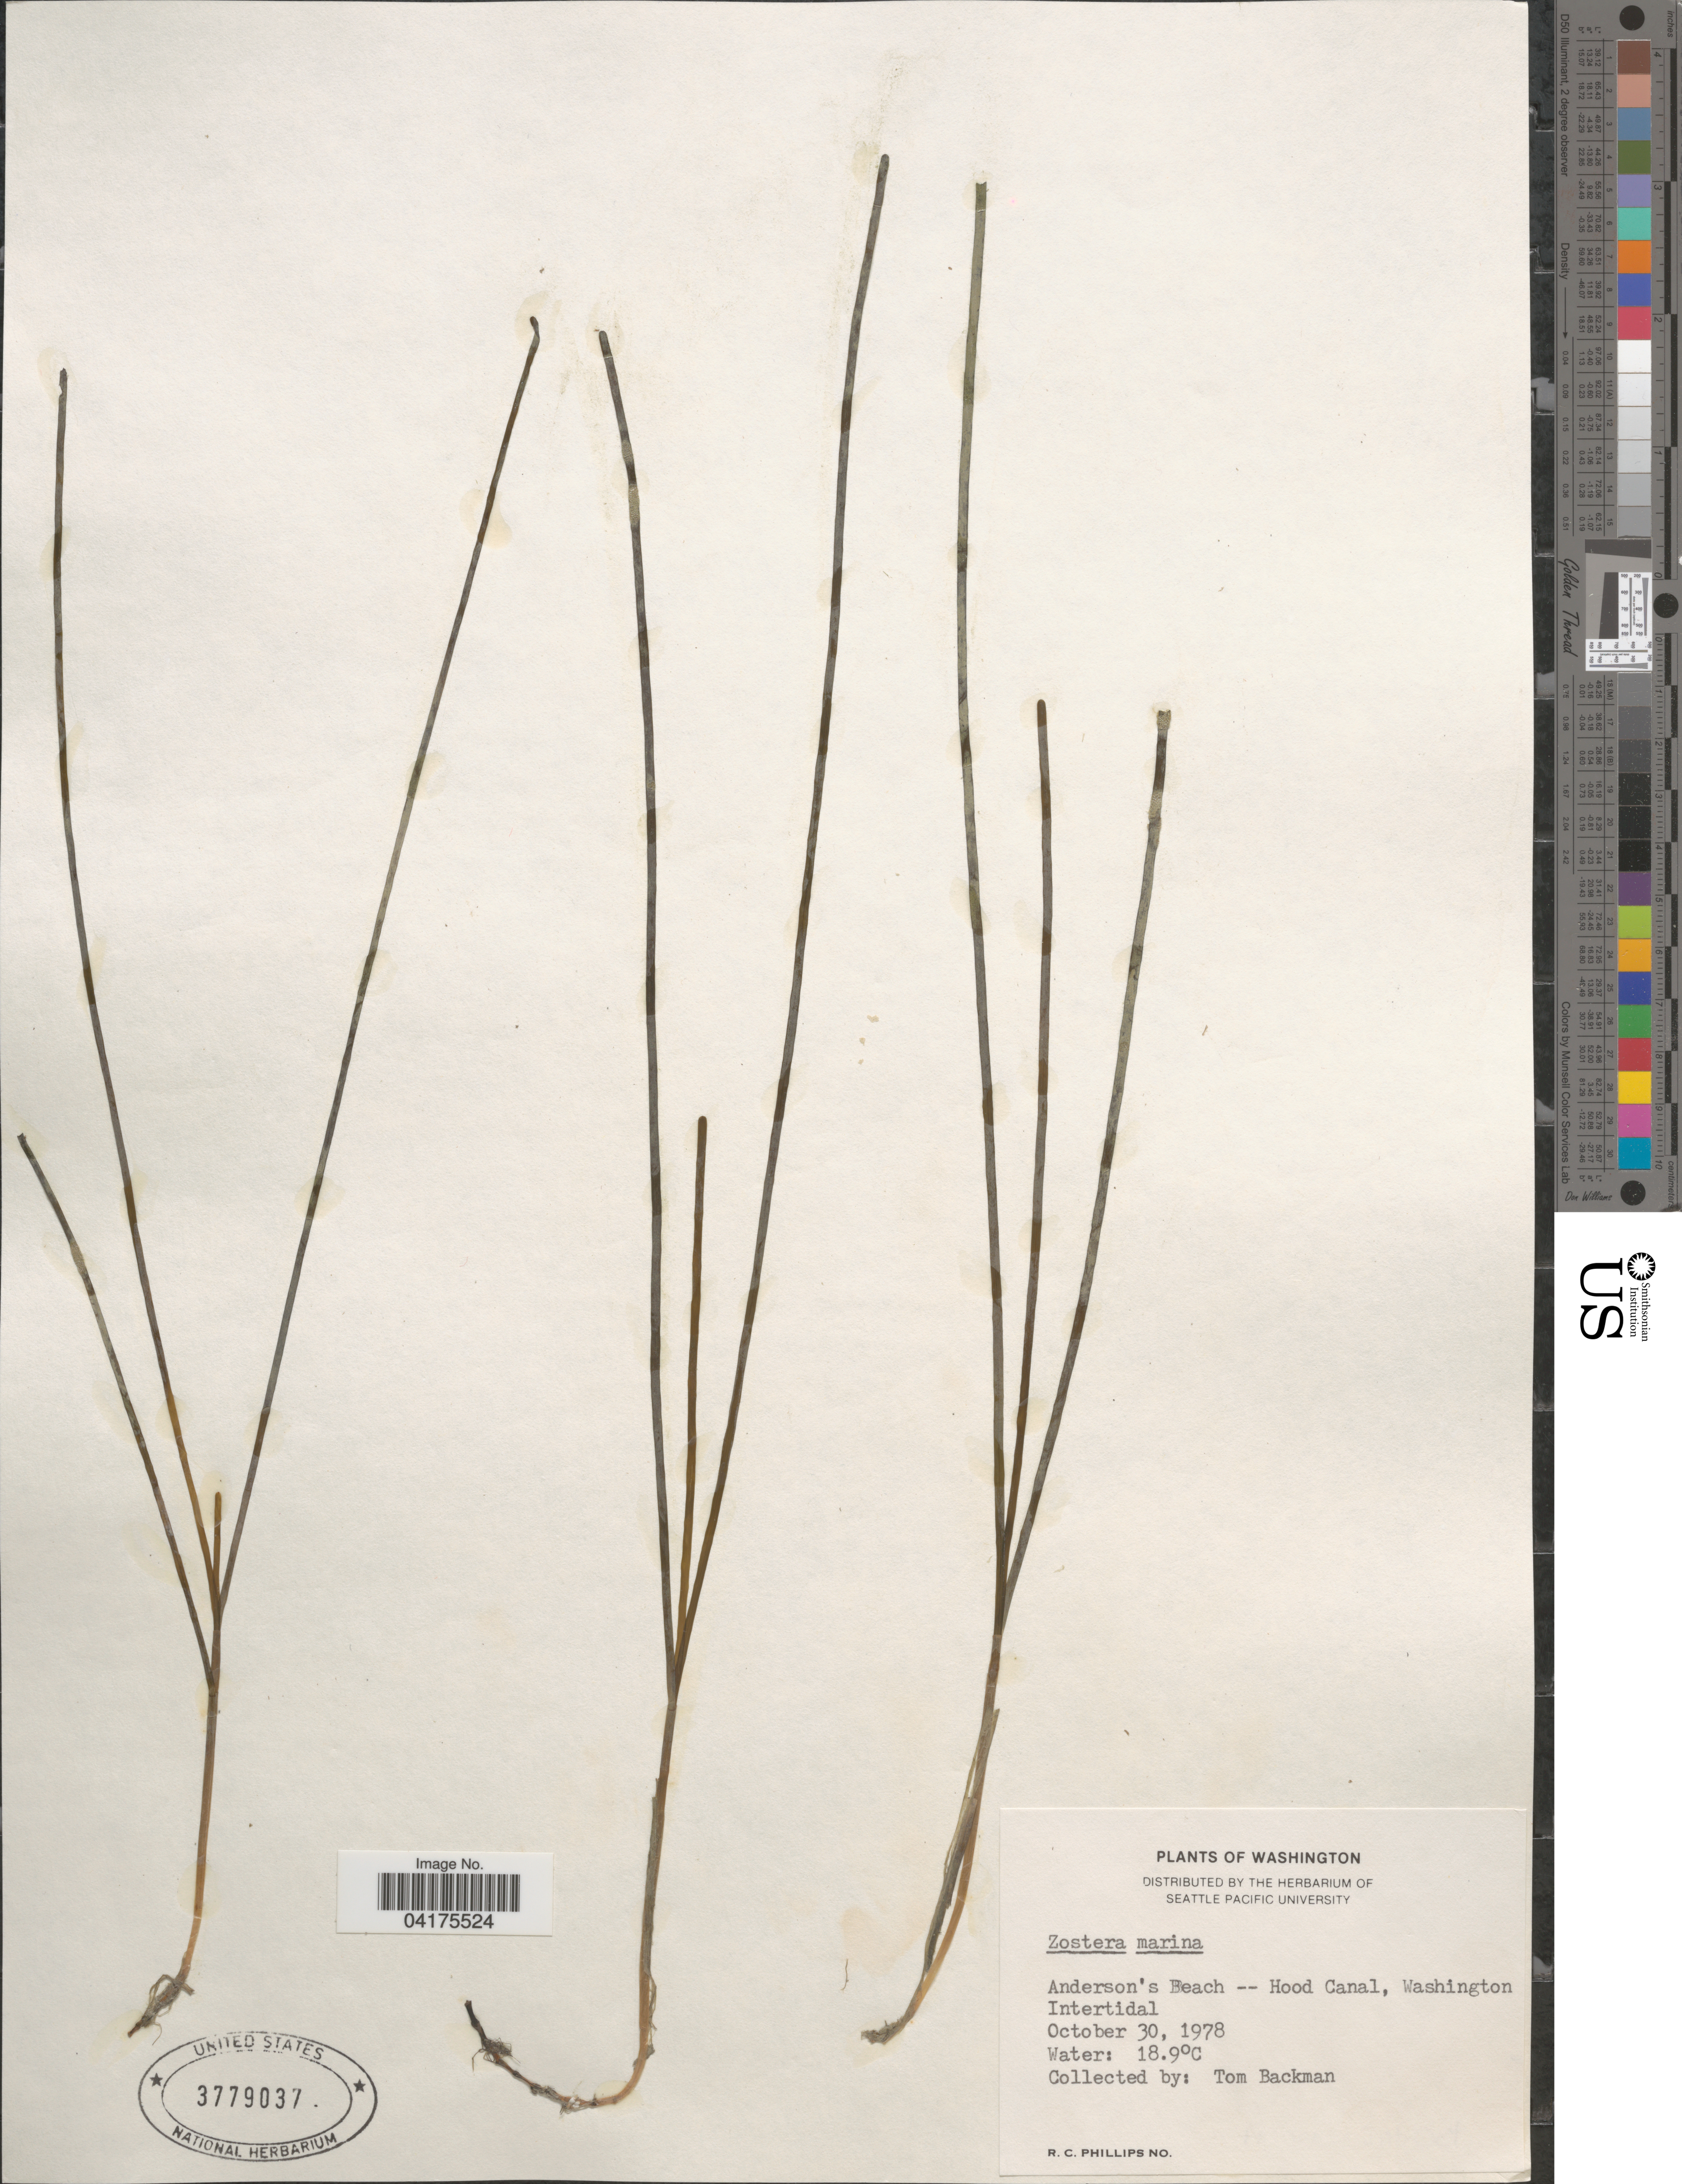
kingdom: Plantae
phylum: Tracheophyta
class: Liliopsida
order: Alismatales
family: Zosteraceae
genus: Zostera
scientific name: Zostera marina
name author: L.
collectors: T. Backman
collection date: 1978-10-30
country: United States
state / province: Washington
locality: Anderson's Beach -- Hood Canal.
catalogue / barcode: US 3779037